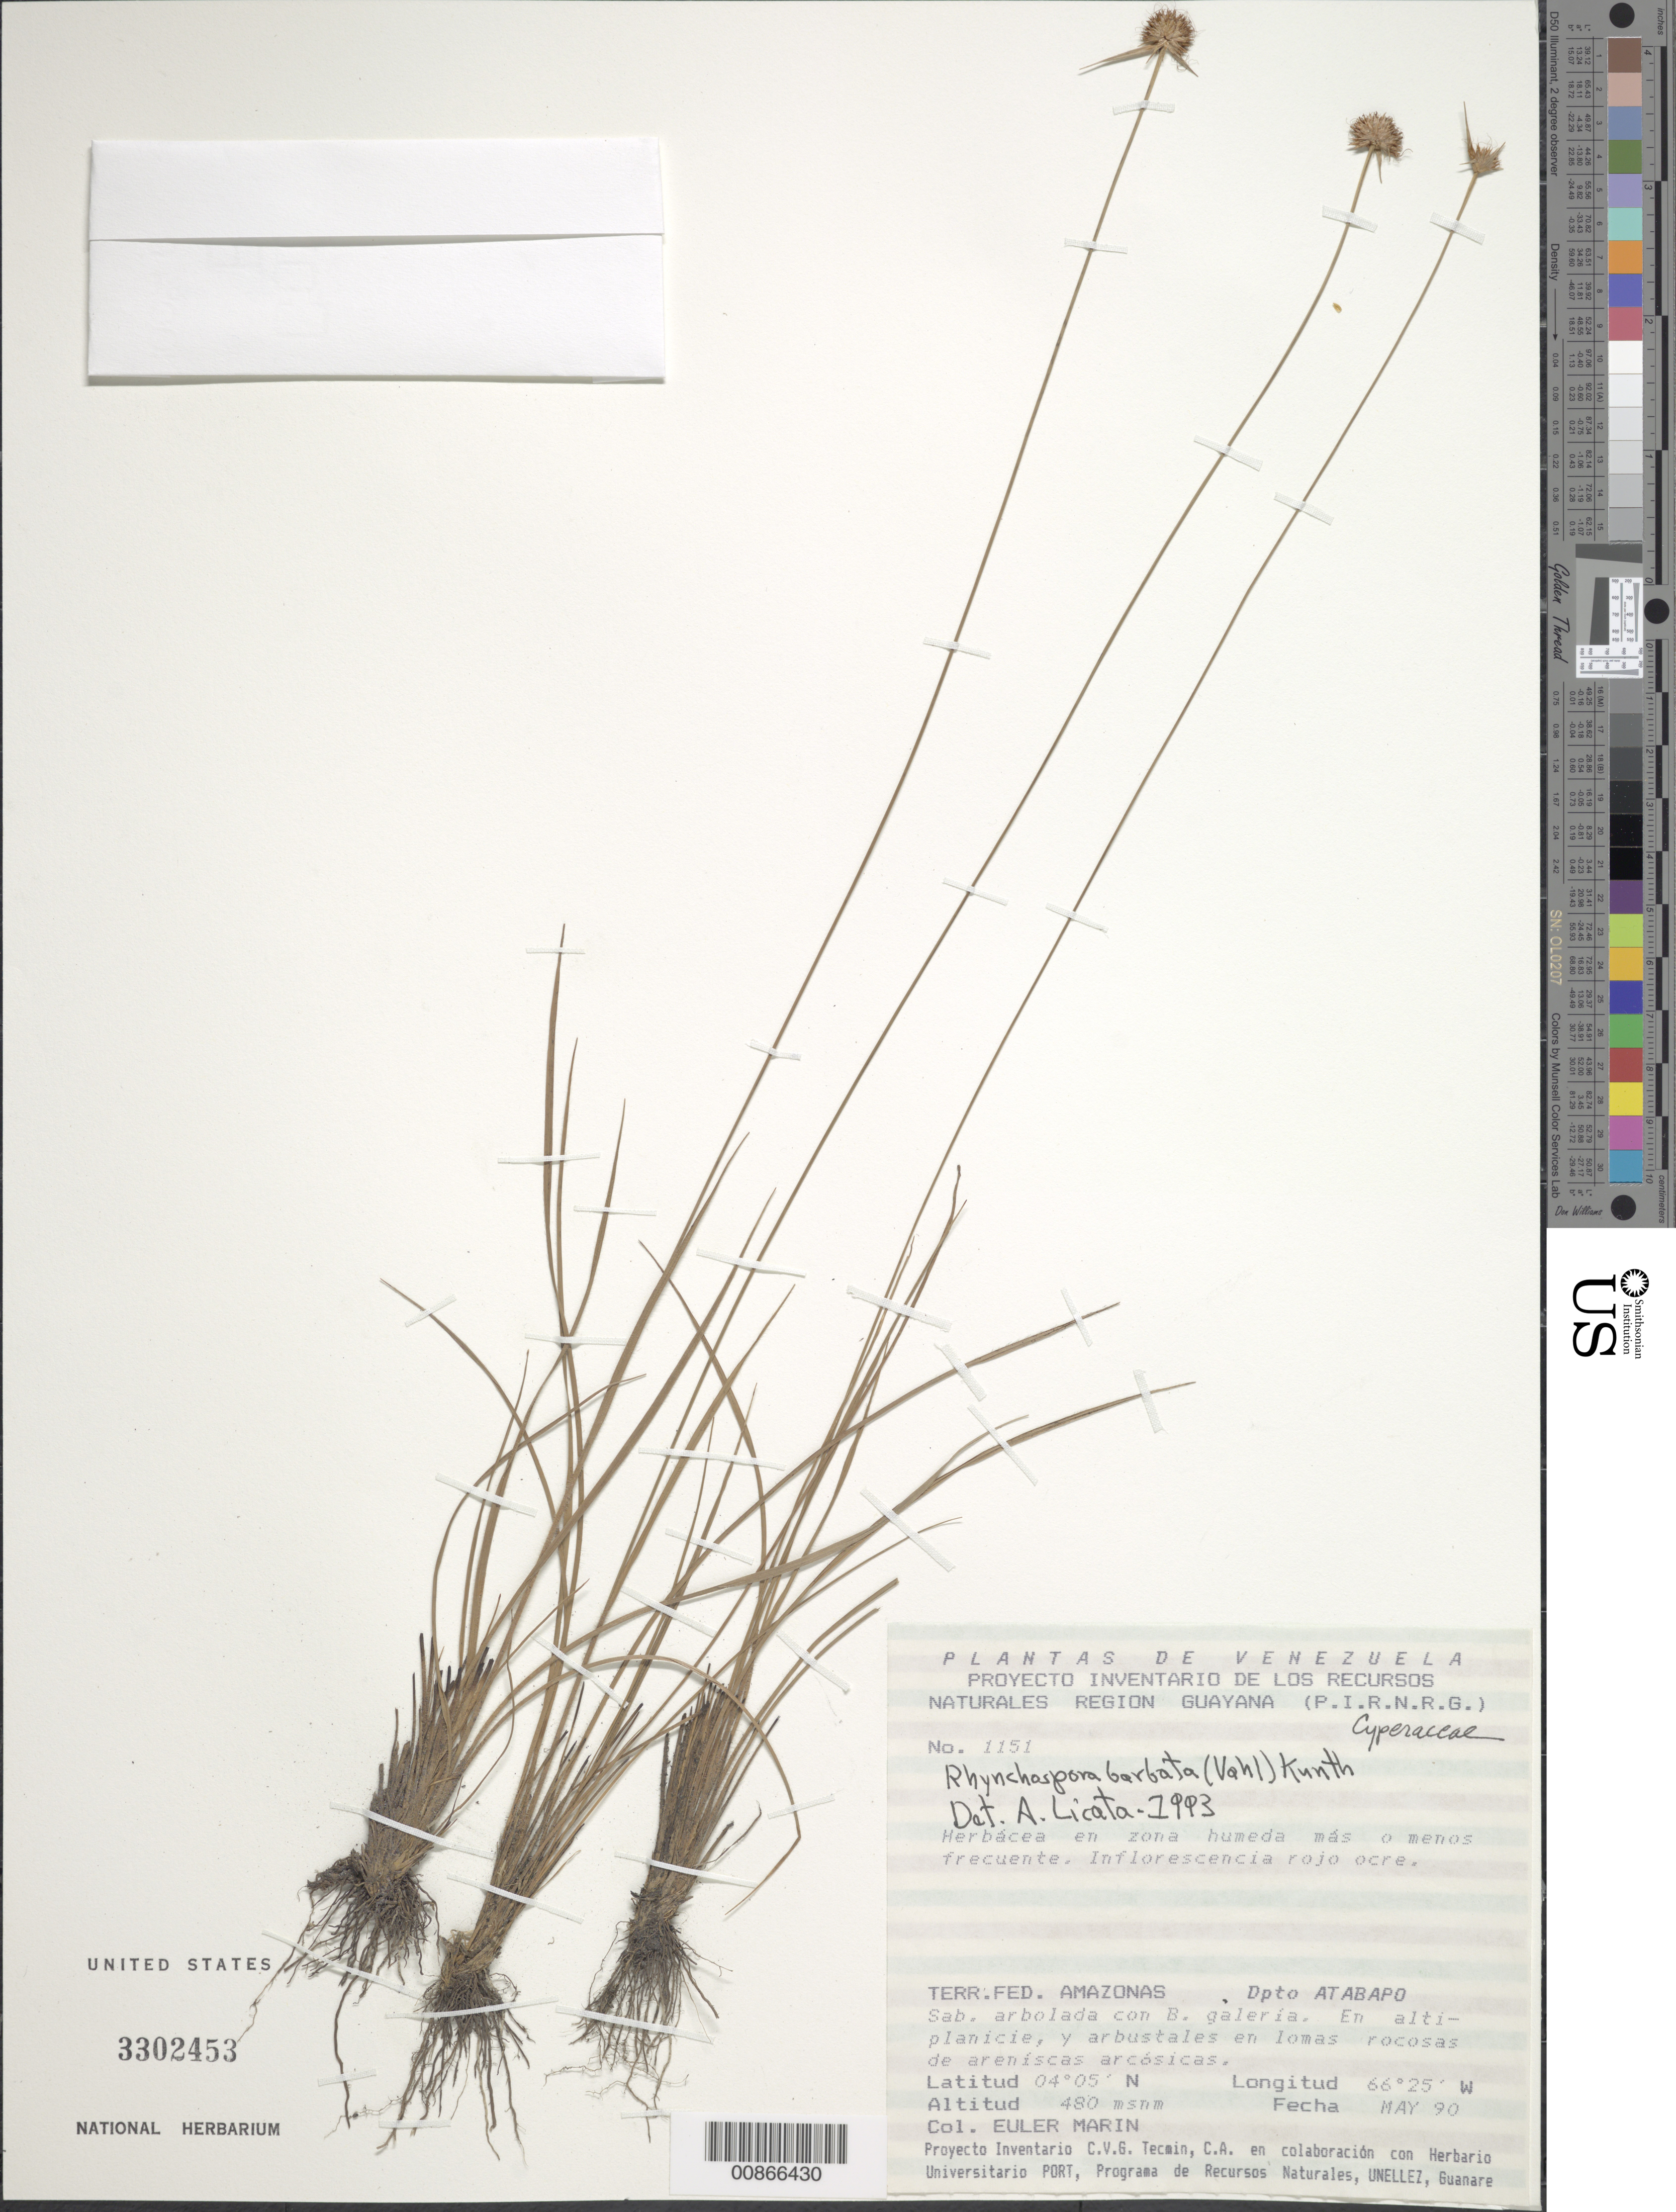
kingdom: Plantae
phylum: Tracheophyta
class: Liliopsida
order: Poales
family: Cyperaceae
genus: Rhynchospora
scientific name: Rhynchospora barbata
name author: (Vahl) Kunth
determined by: Alves, K.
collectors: E. Marin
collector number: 1151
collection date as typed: May-90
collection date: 1990-05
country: Venezuela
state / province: Amazonas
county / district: Atabapo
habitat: Sabana arbolada con B. galeria; altiplanicie y arbustales en lomas rocosas de areniscas arcosicas; en zona húmeda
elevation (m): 480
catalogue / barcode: US 3302453